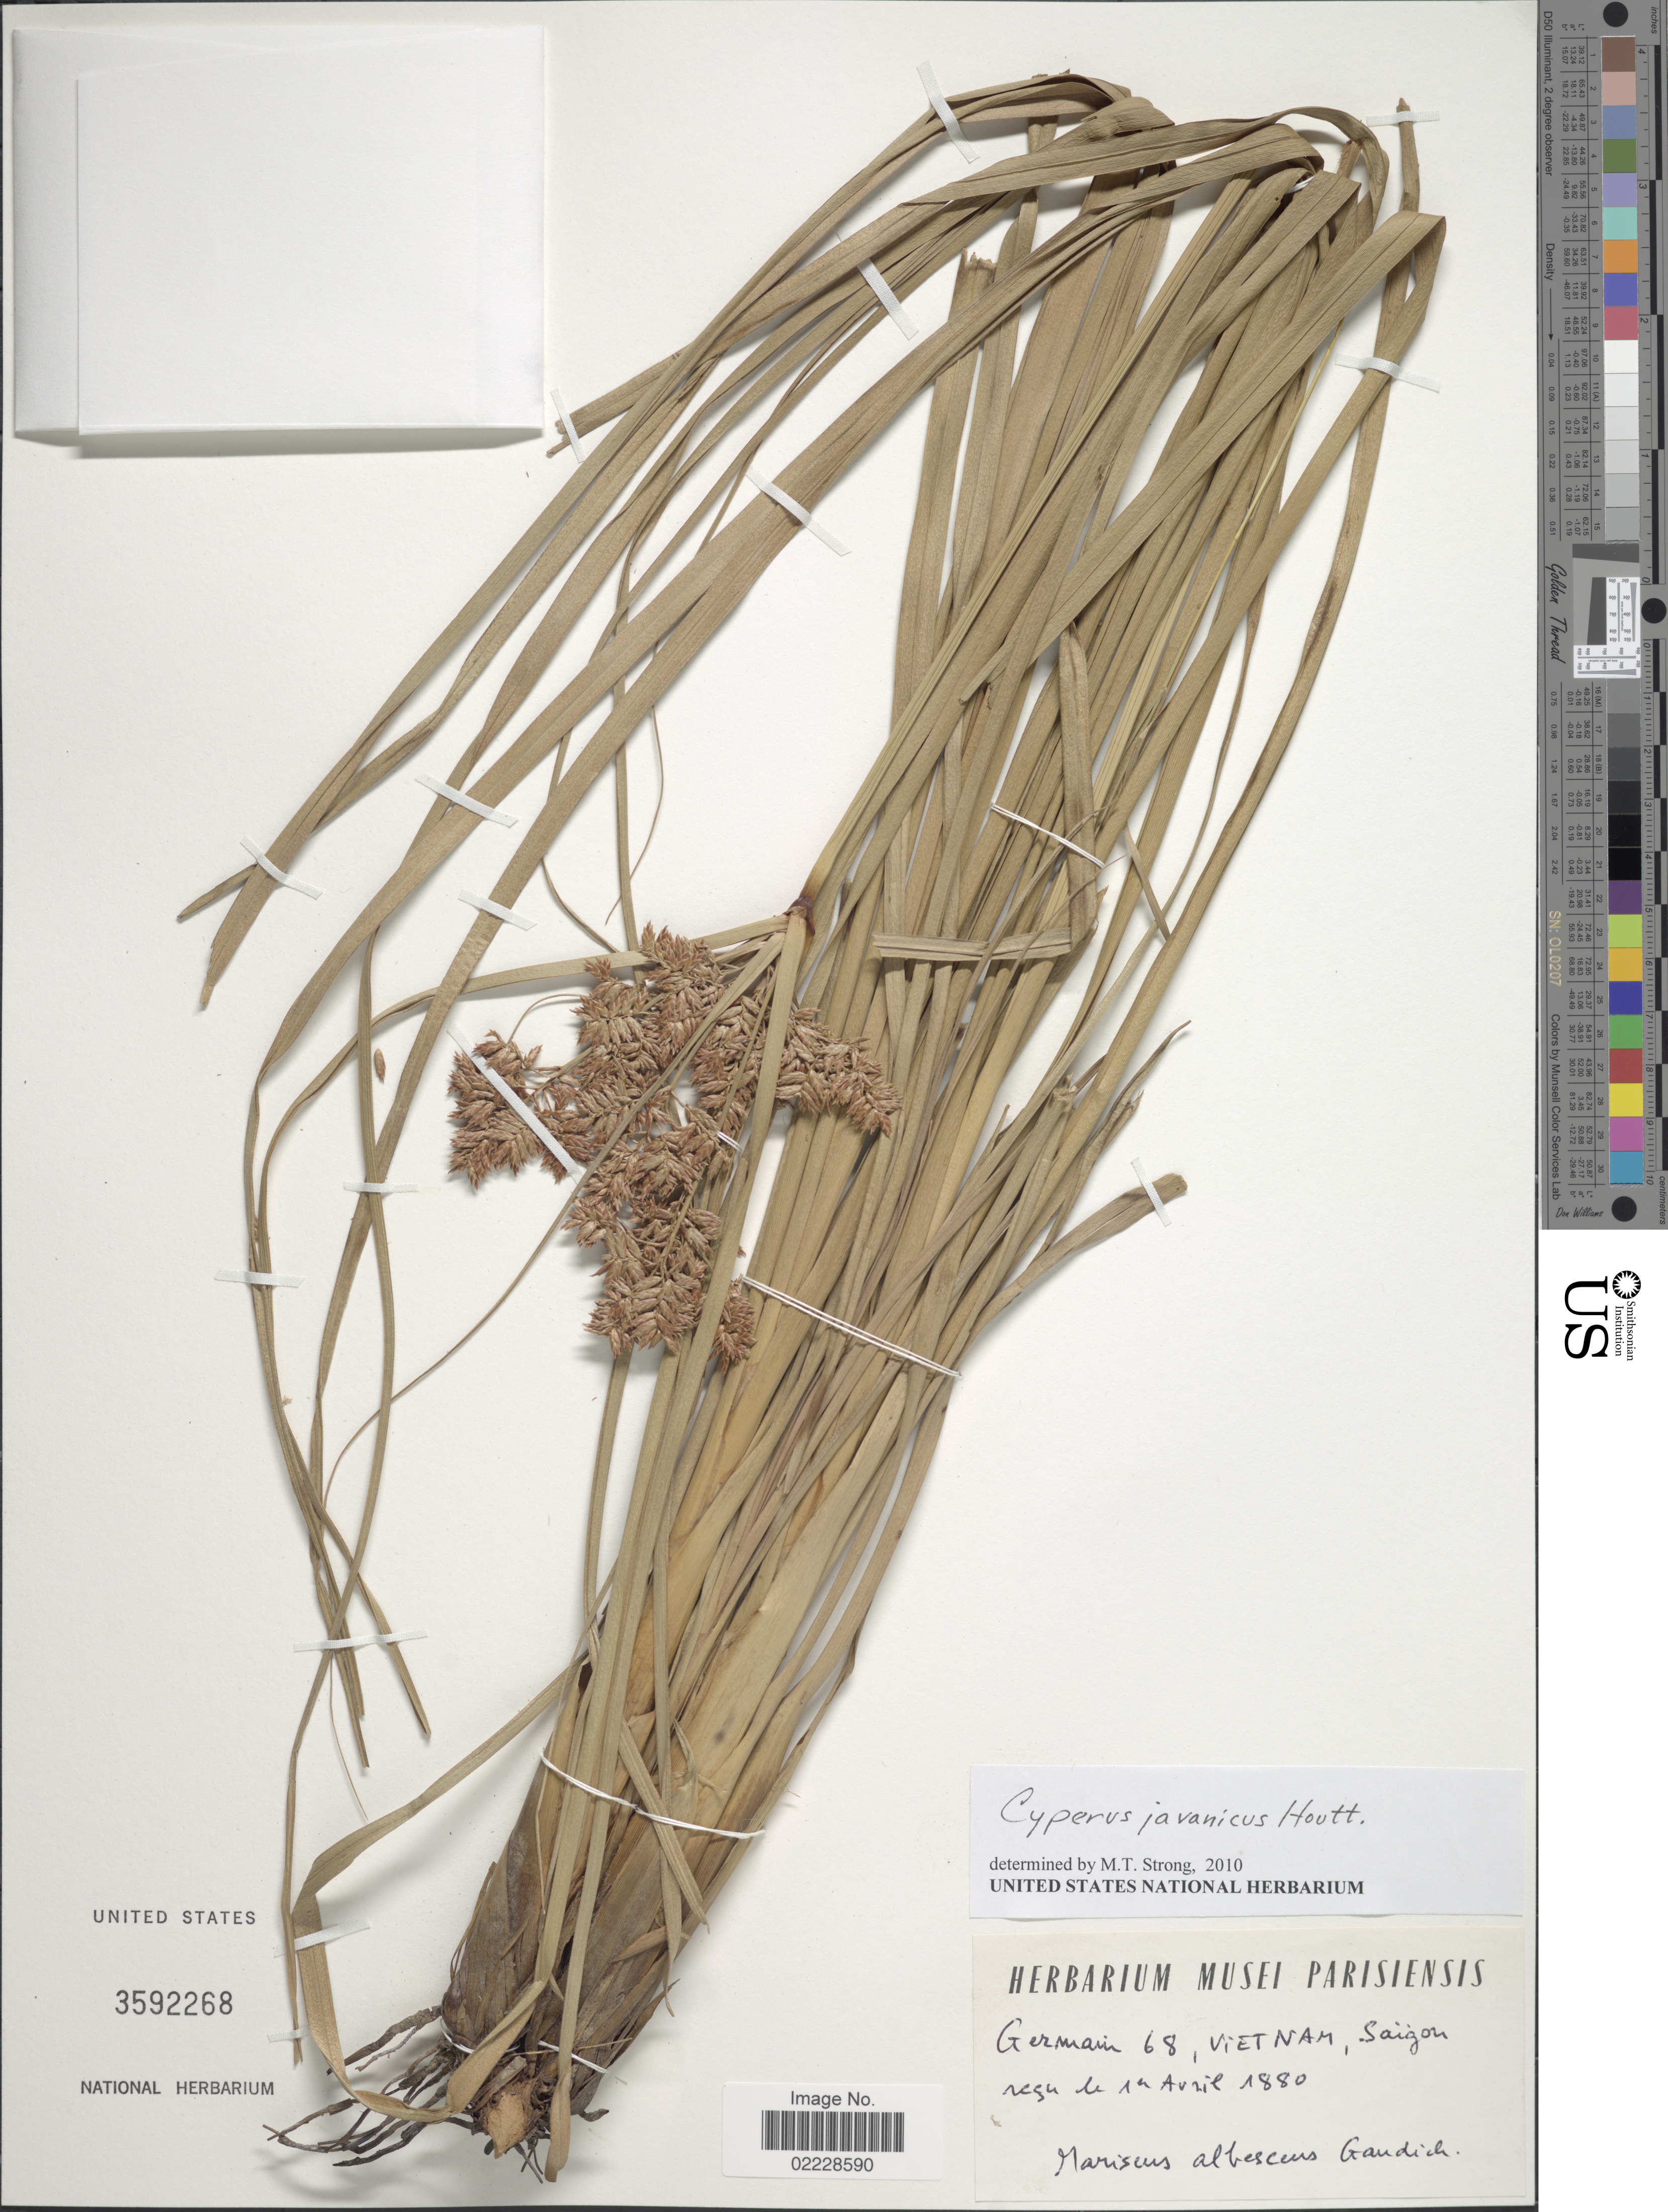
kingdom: Plantae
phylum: Tracheophyta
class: Liliopsida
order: Poales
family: Cyperaceae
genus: Cyperus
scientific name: Cyperus javanicus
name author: Houtt.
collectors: -. Germain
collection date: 1880-04-14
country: Vietnam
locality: Germain 68, Vietnam, Saigon.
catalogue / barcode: US 3592268